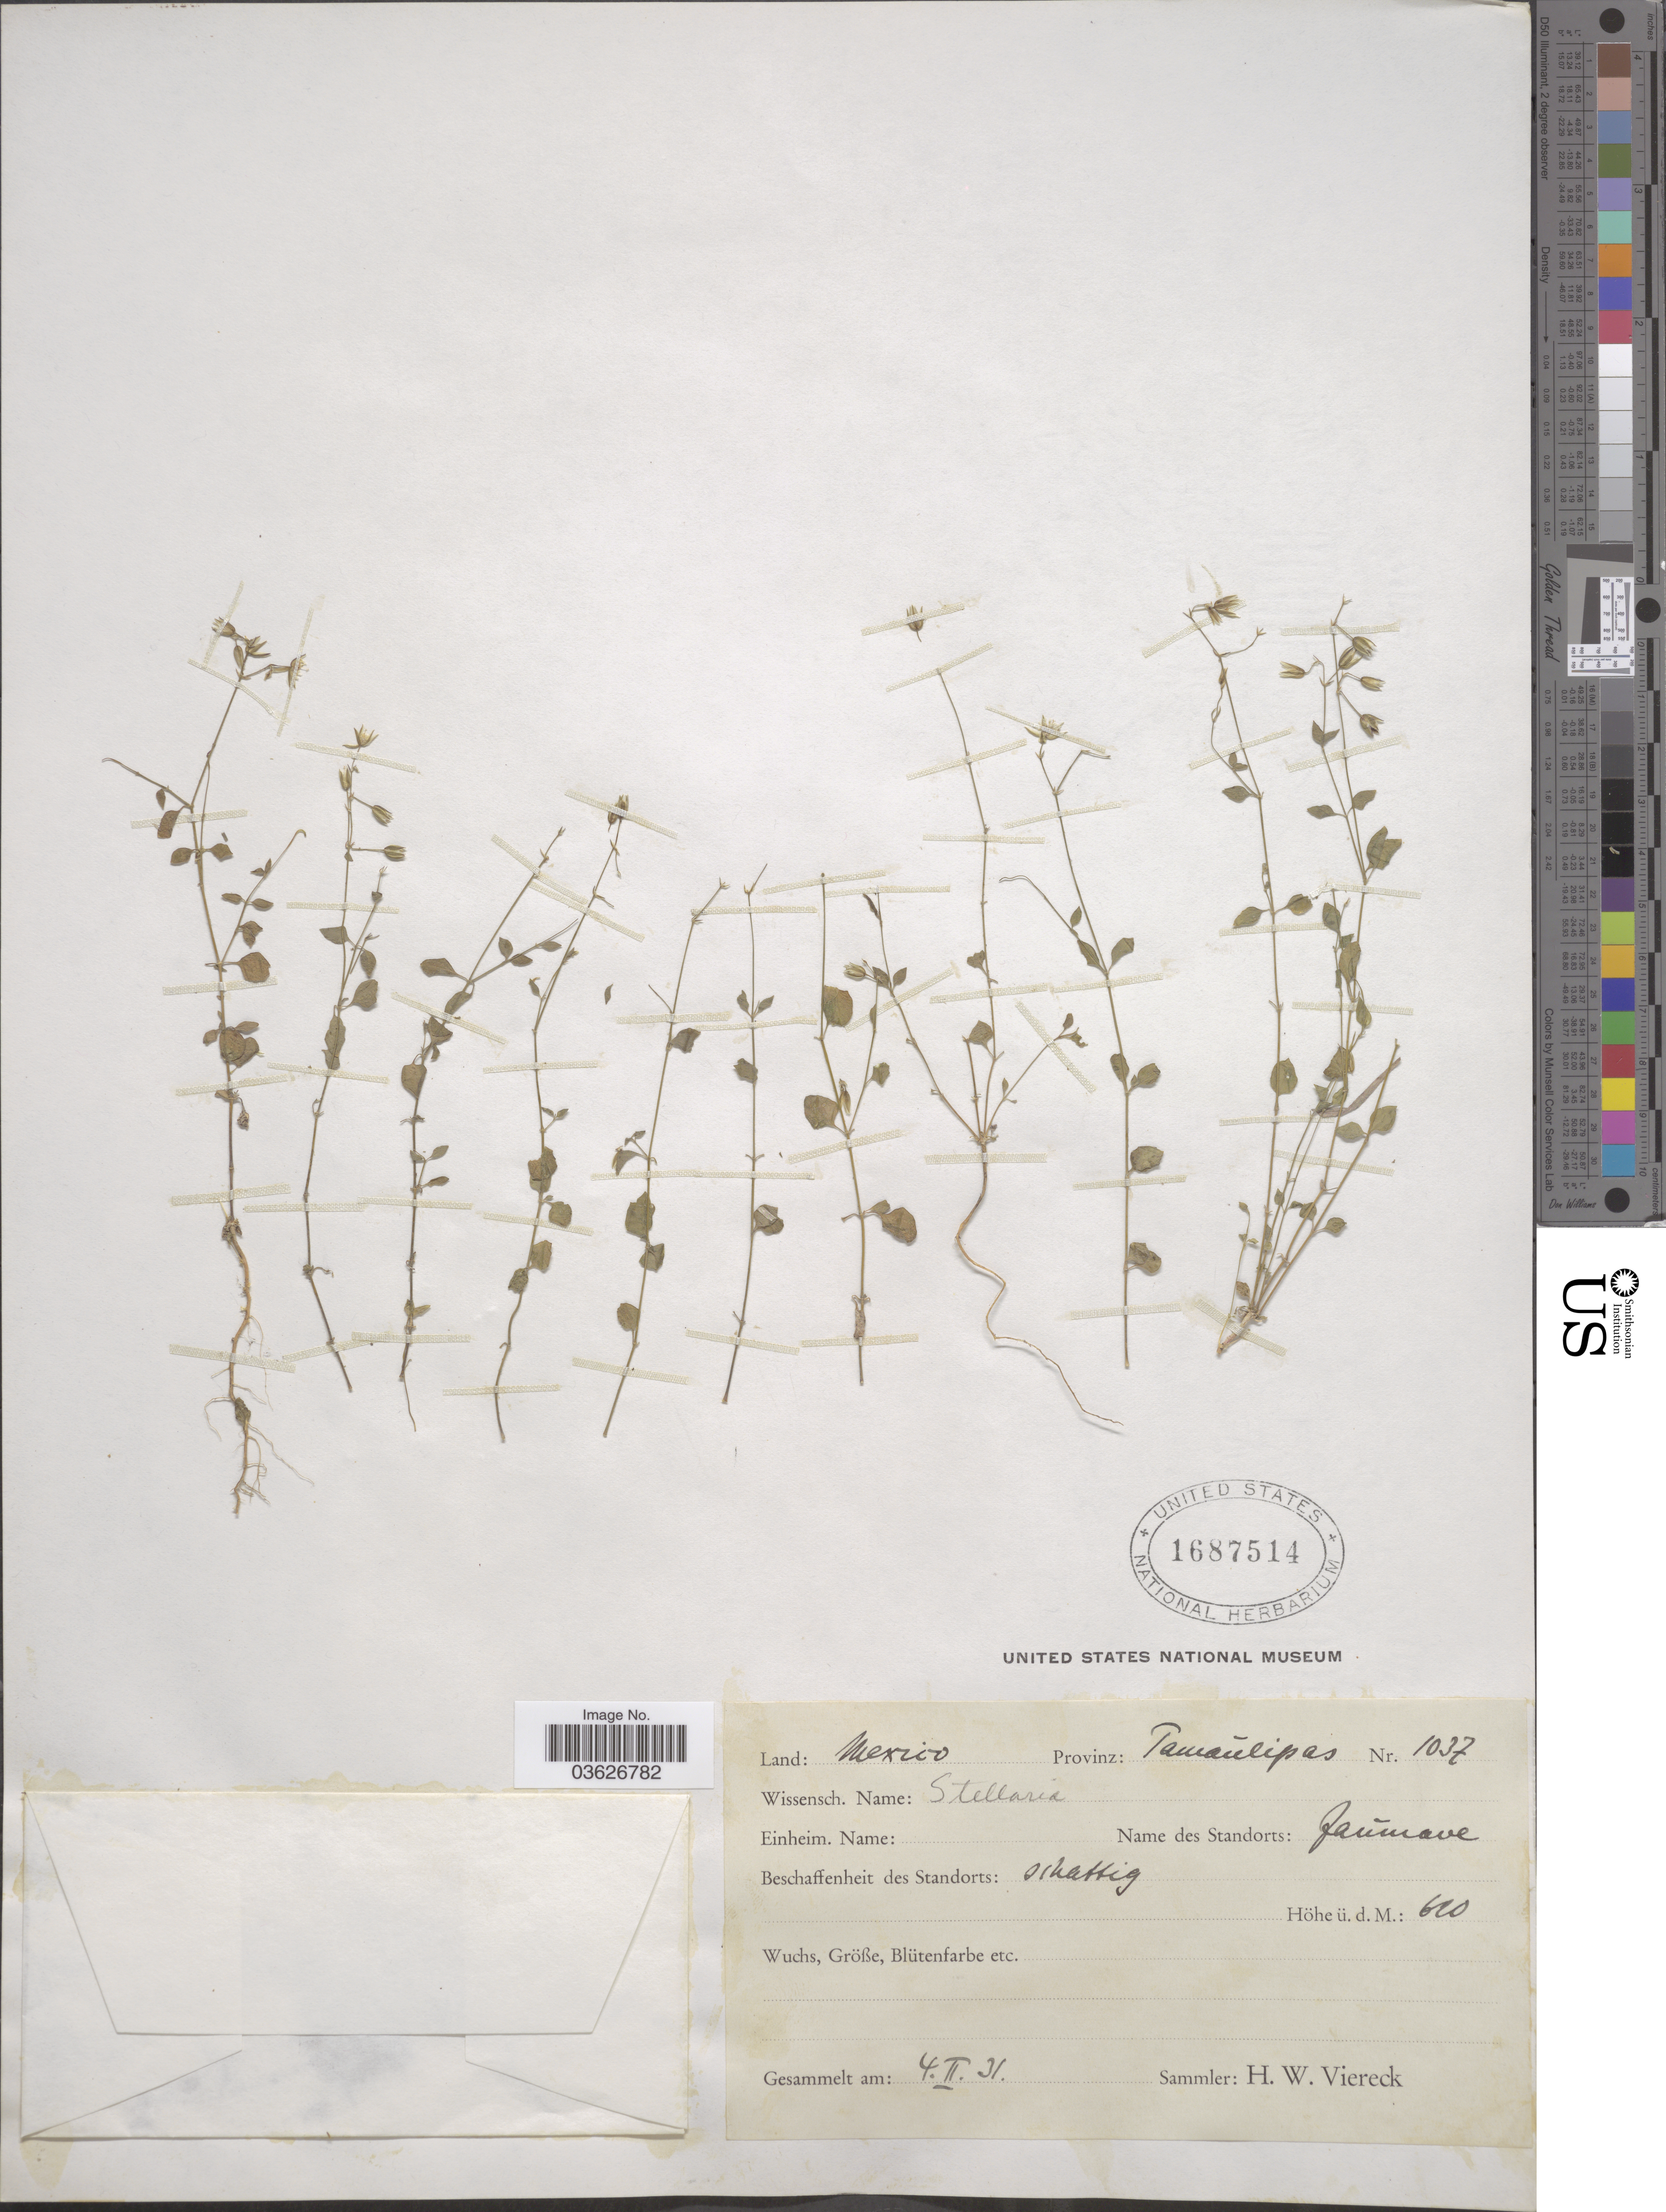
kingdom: Plantae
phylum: Tracheophyta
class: Magnoliopsida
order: Caryophyllales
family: Caryophyllaceae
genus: Drymaria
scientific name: Drymaria sp.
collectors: H. W. Viereck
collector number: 1037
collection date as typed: Transcribed d/m/y: 4/2/31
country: Mexico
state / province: Tamaulipas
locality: Jaumave. Schattig.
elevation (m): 620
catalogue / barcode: US 1687514